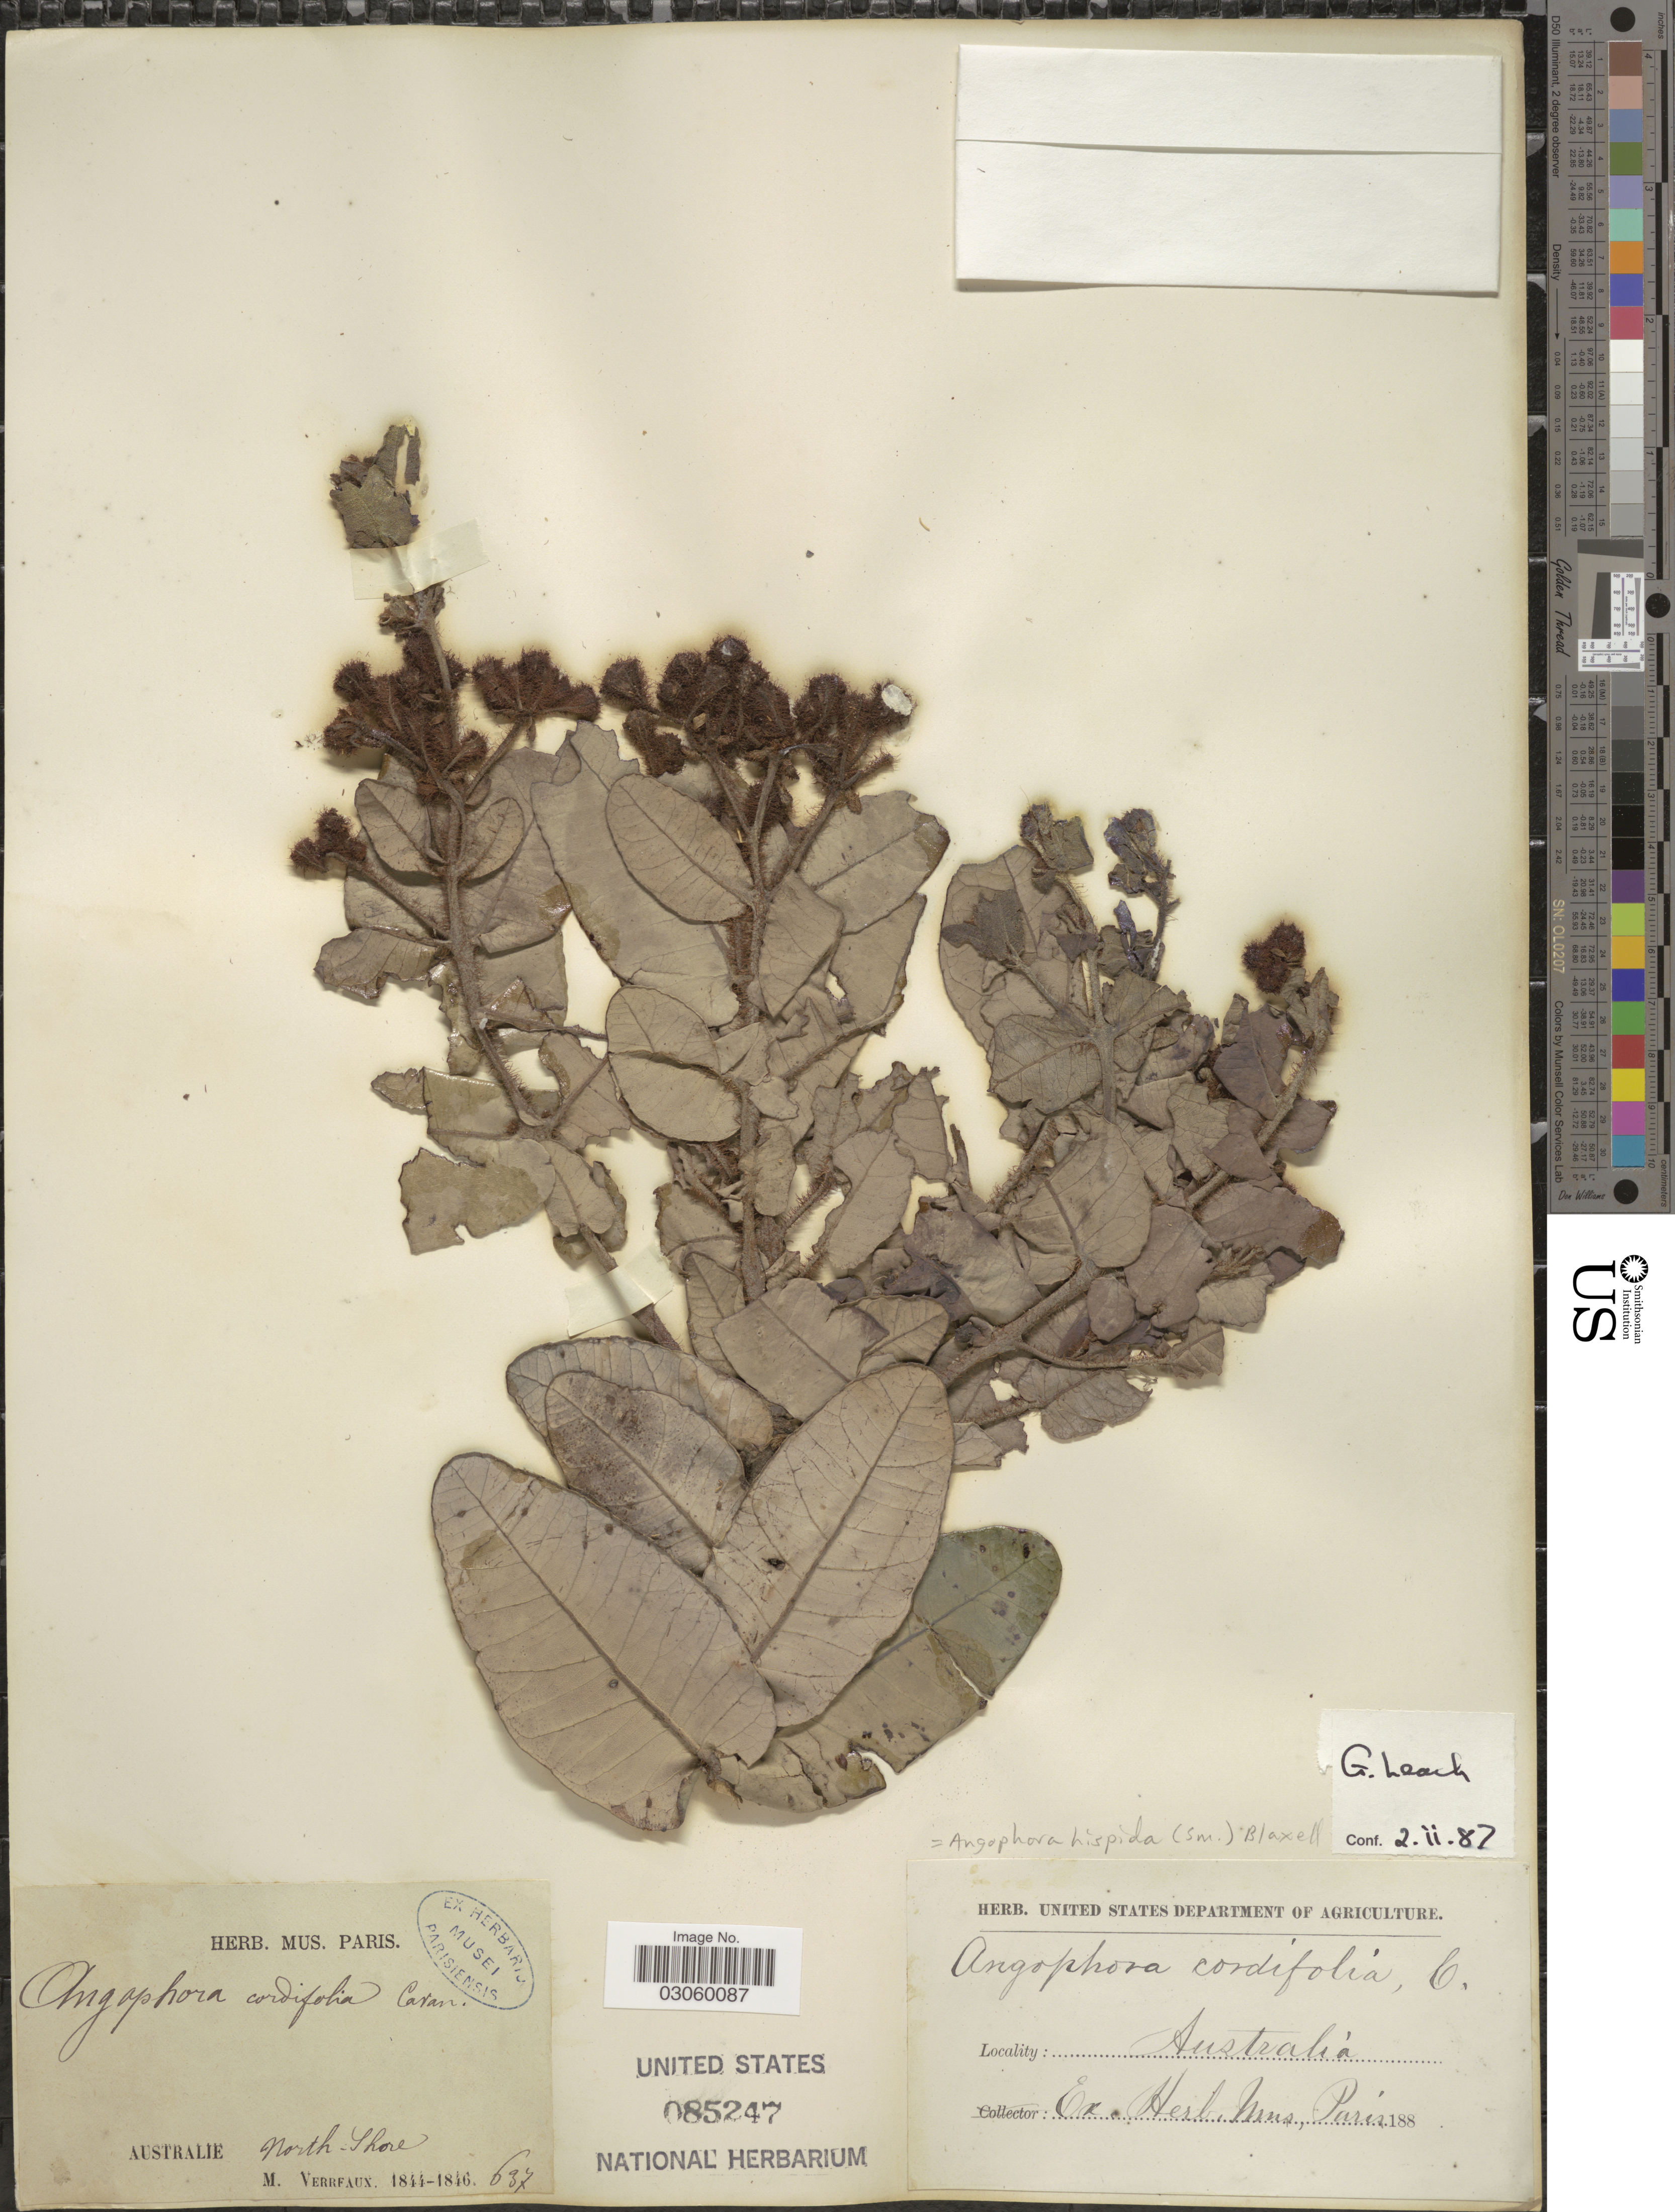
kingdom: Plantae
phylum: Tracheophyta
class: Magnoliopsida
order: Myrtales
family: Myrtaceae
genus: Angophora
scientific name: Angophora hispida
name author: (Sm.) Blaxell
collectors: M. Verrfaux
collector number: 637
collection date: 1844/1846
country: Australia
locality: North-Shore.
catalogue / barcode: US 85247